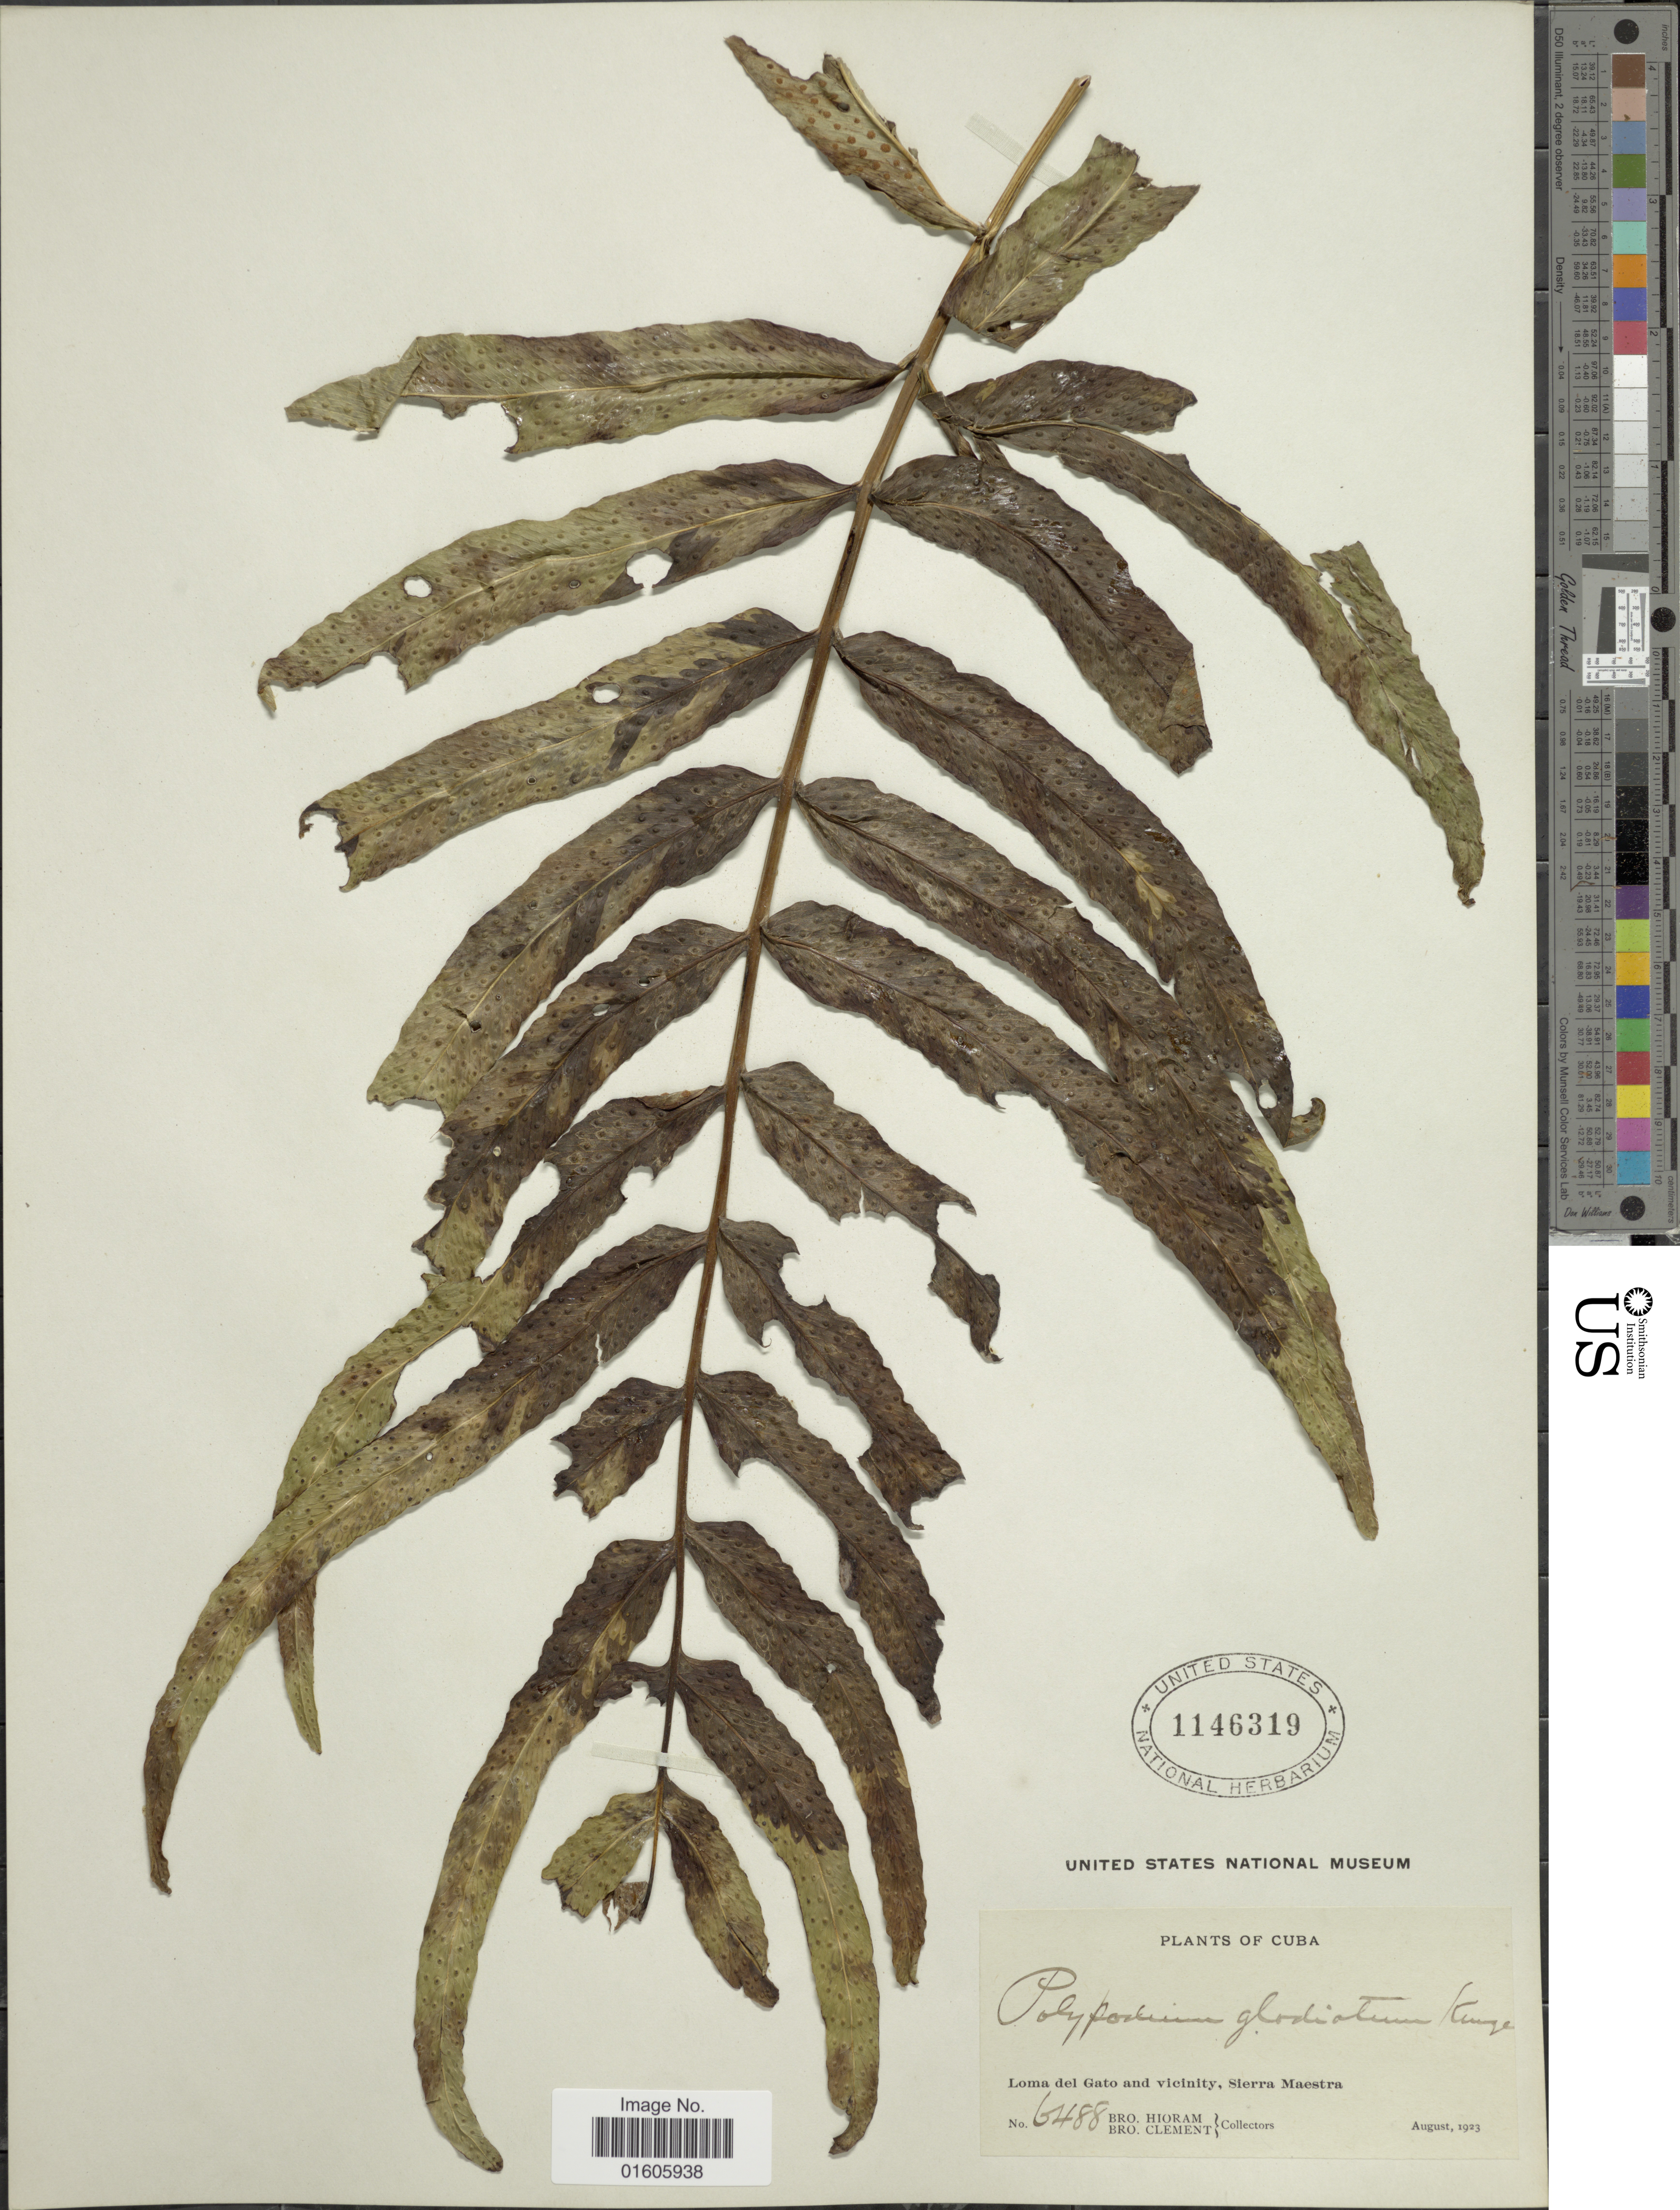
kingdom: Plantae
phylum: Tracheophyta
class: Polypodiopsida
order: Polypodiales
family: Polypodiaceae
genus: Serpocaulon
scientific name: Serpocaulon triseriale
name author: (Sw.) A.R. Sm.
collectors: Bro. Hioram & B. Clement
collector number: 6488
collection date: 1923-08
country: Cuba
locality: Loma del Gato and vicinity, Sierra Maestra.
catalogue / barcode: US 1146319